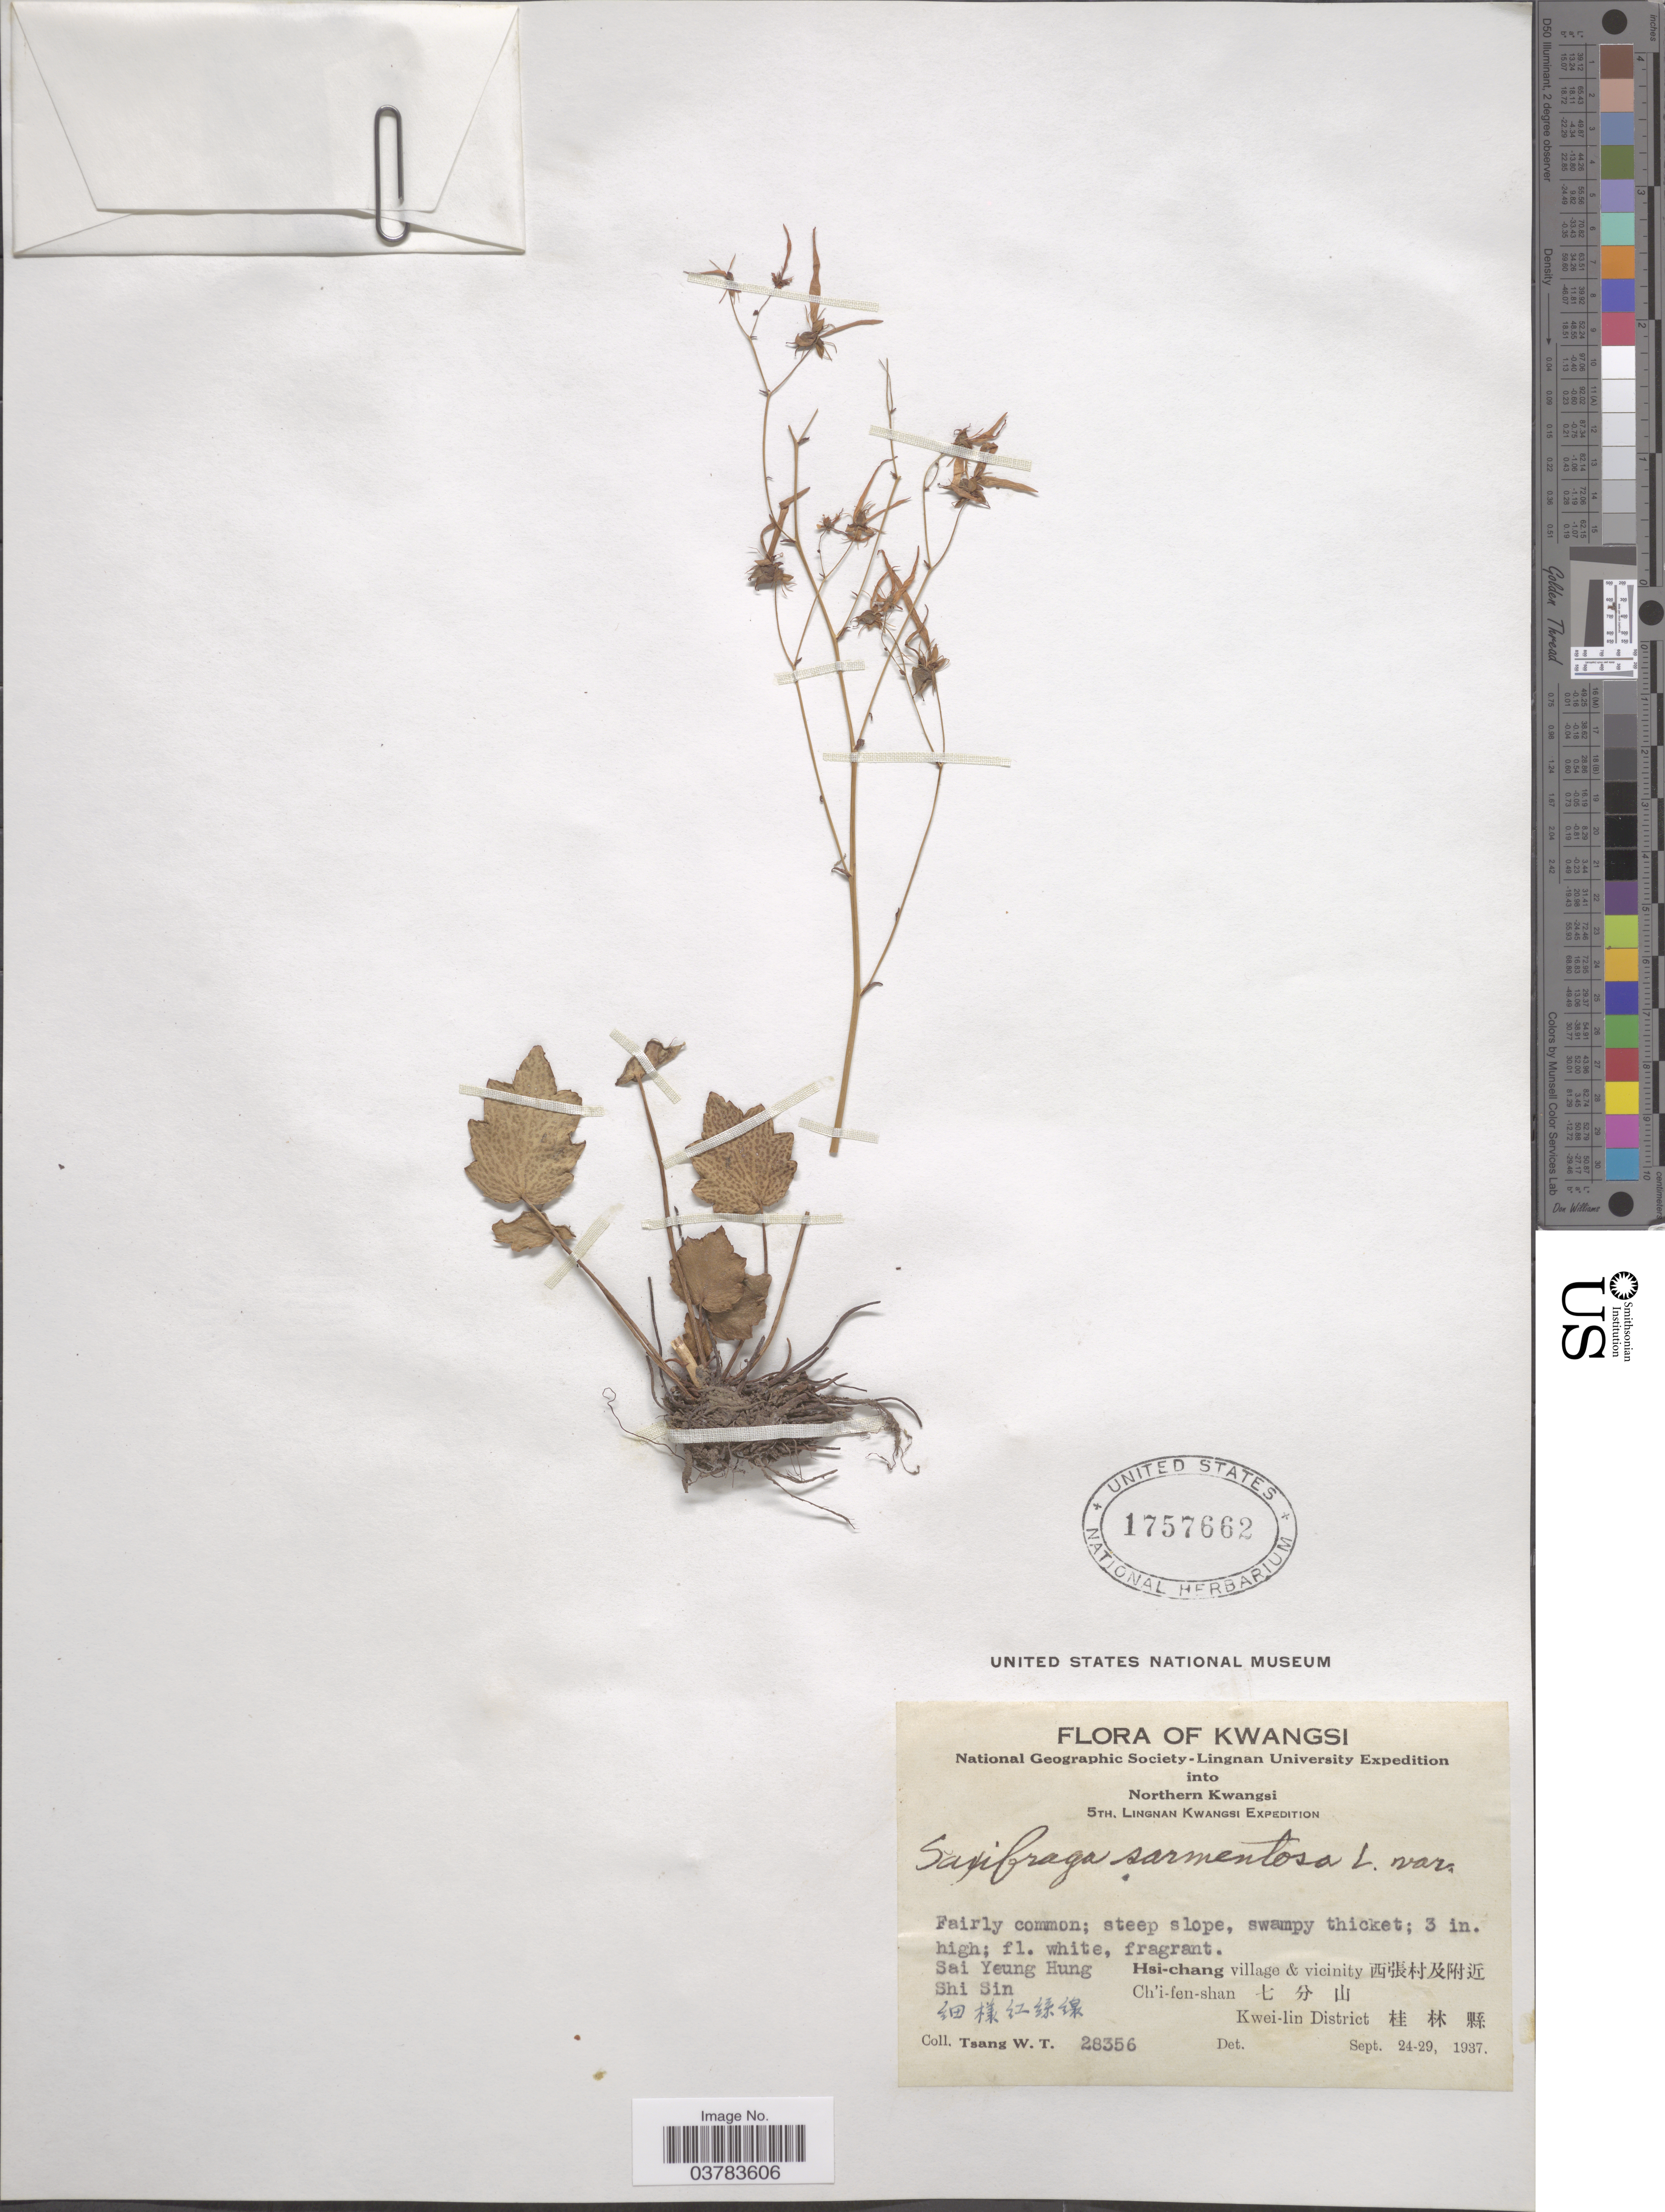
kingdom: Plantae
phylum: Tracheophyta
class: Magnoliopsida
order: Saxifragales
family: Saxifragaceae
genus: Saxifraga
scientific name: Saxifraga sarmentosa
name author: L. f.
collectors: W. T. Tsang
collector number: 28356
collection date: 1937-09-24/1937-09-29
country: China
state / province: Guangxi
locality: Kwangsi. National Geographic Society-Lingnan University Expedition into Northern Kwangsi. 5th. Lingnan Kwangsi Expedition. Sai Yeung Hung. Hsi-chang village & vicinity X. Shi Sin. Ch'i-fen-shan X. X. Kwei-lin District X.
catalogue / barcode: US 1757662